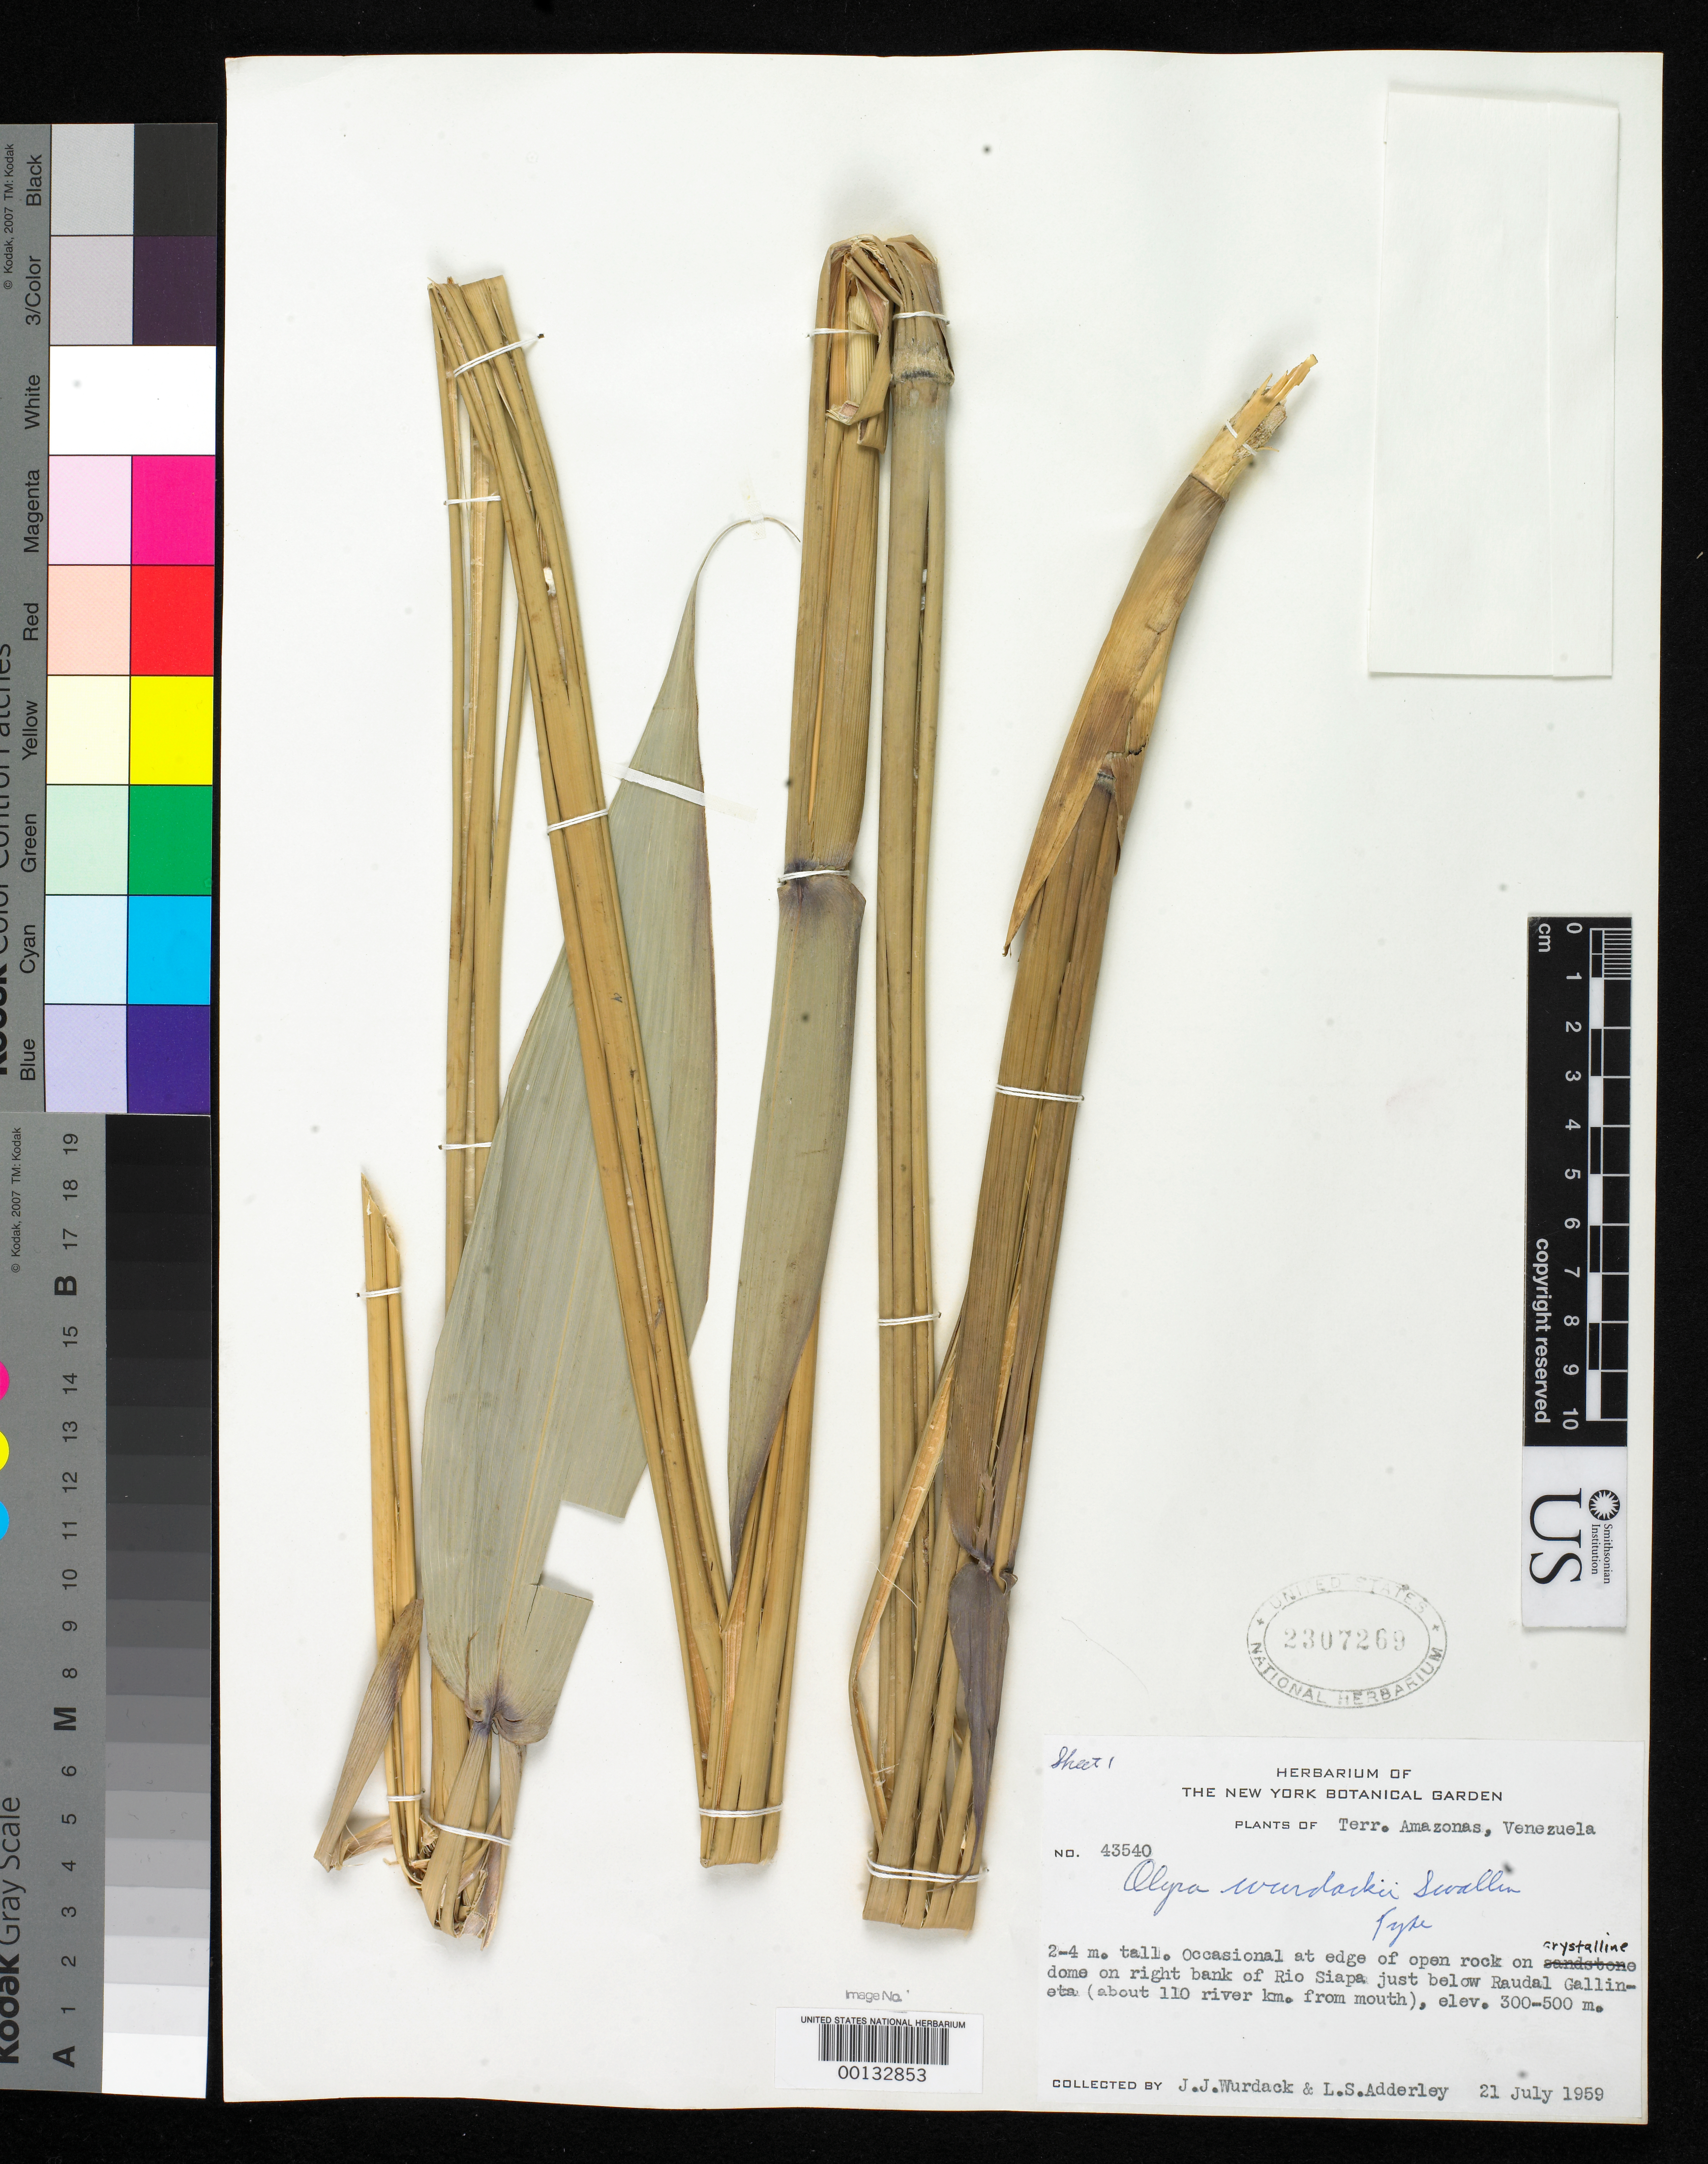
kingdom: Plantae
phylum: Tracheophyta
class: Liliopsida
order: Poales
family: Poaceae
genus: Olyra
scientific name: Olyra wurdackii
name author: Swallen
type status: Holotype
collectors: J. J. Wurdack & L. S. Adderley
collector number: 43540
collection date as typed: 21 Jul 1959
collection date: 1959-07-21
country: Venezuela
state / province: Amazonas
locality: Rio Siapa below Raudal Gallineta.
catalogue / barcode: US 2307269